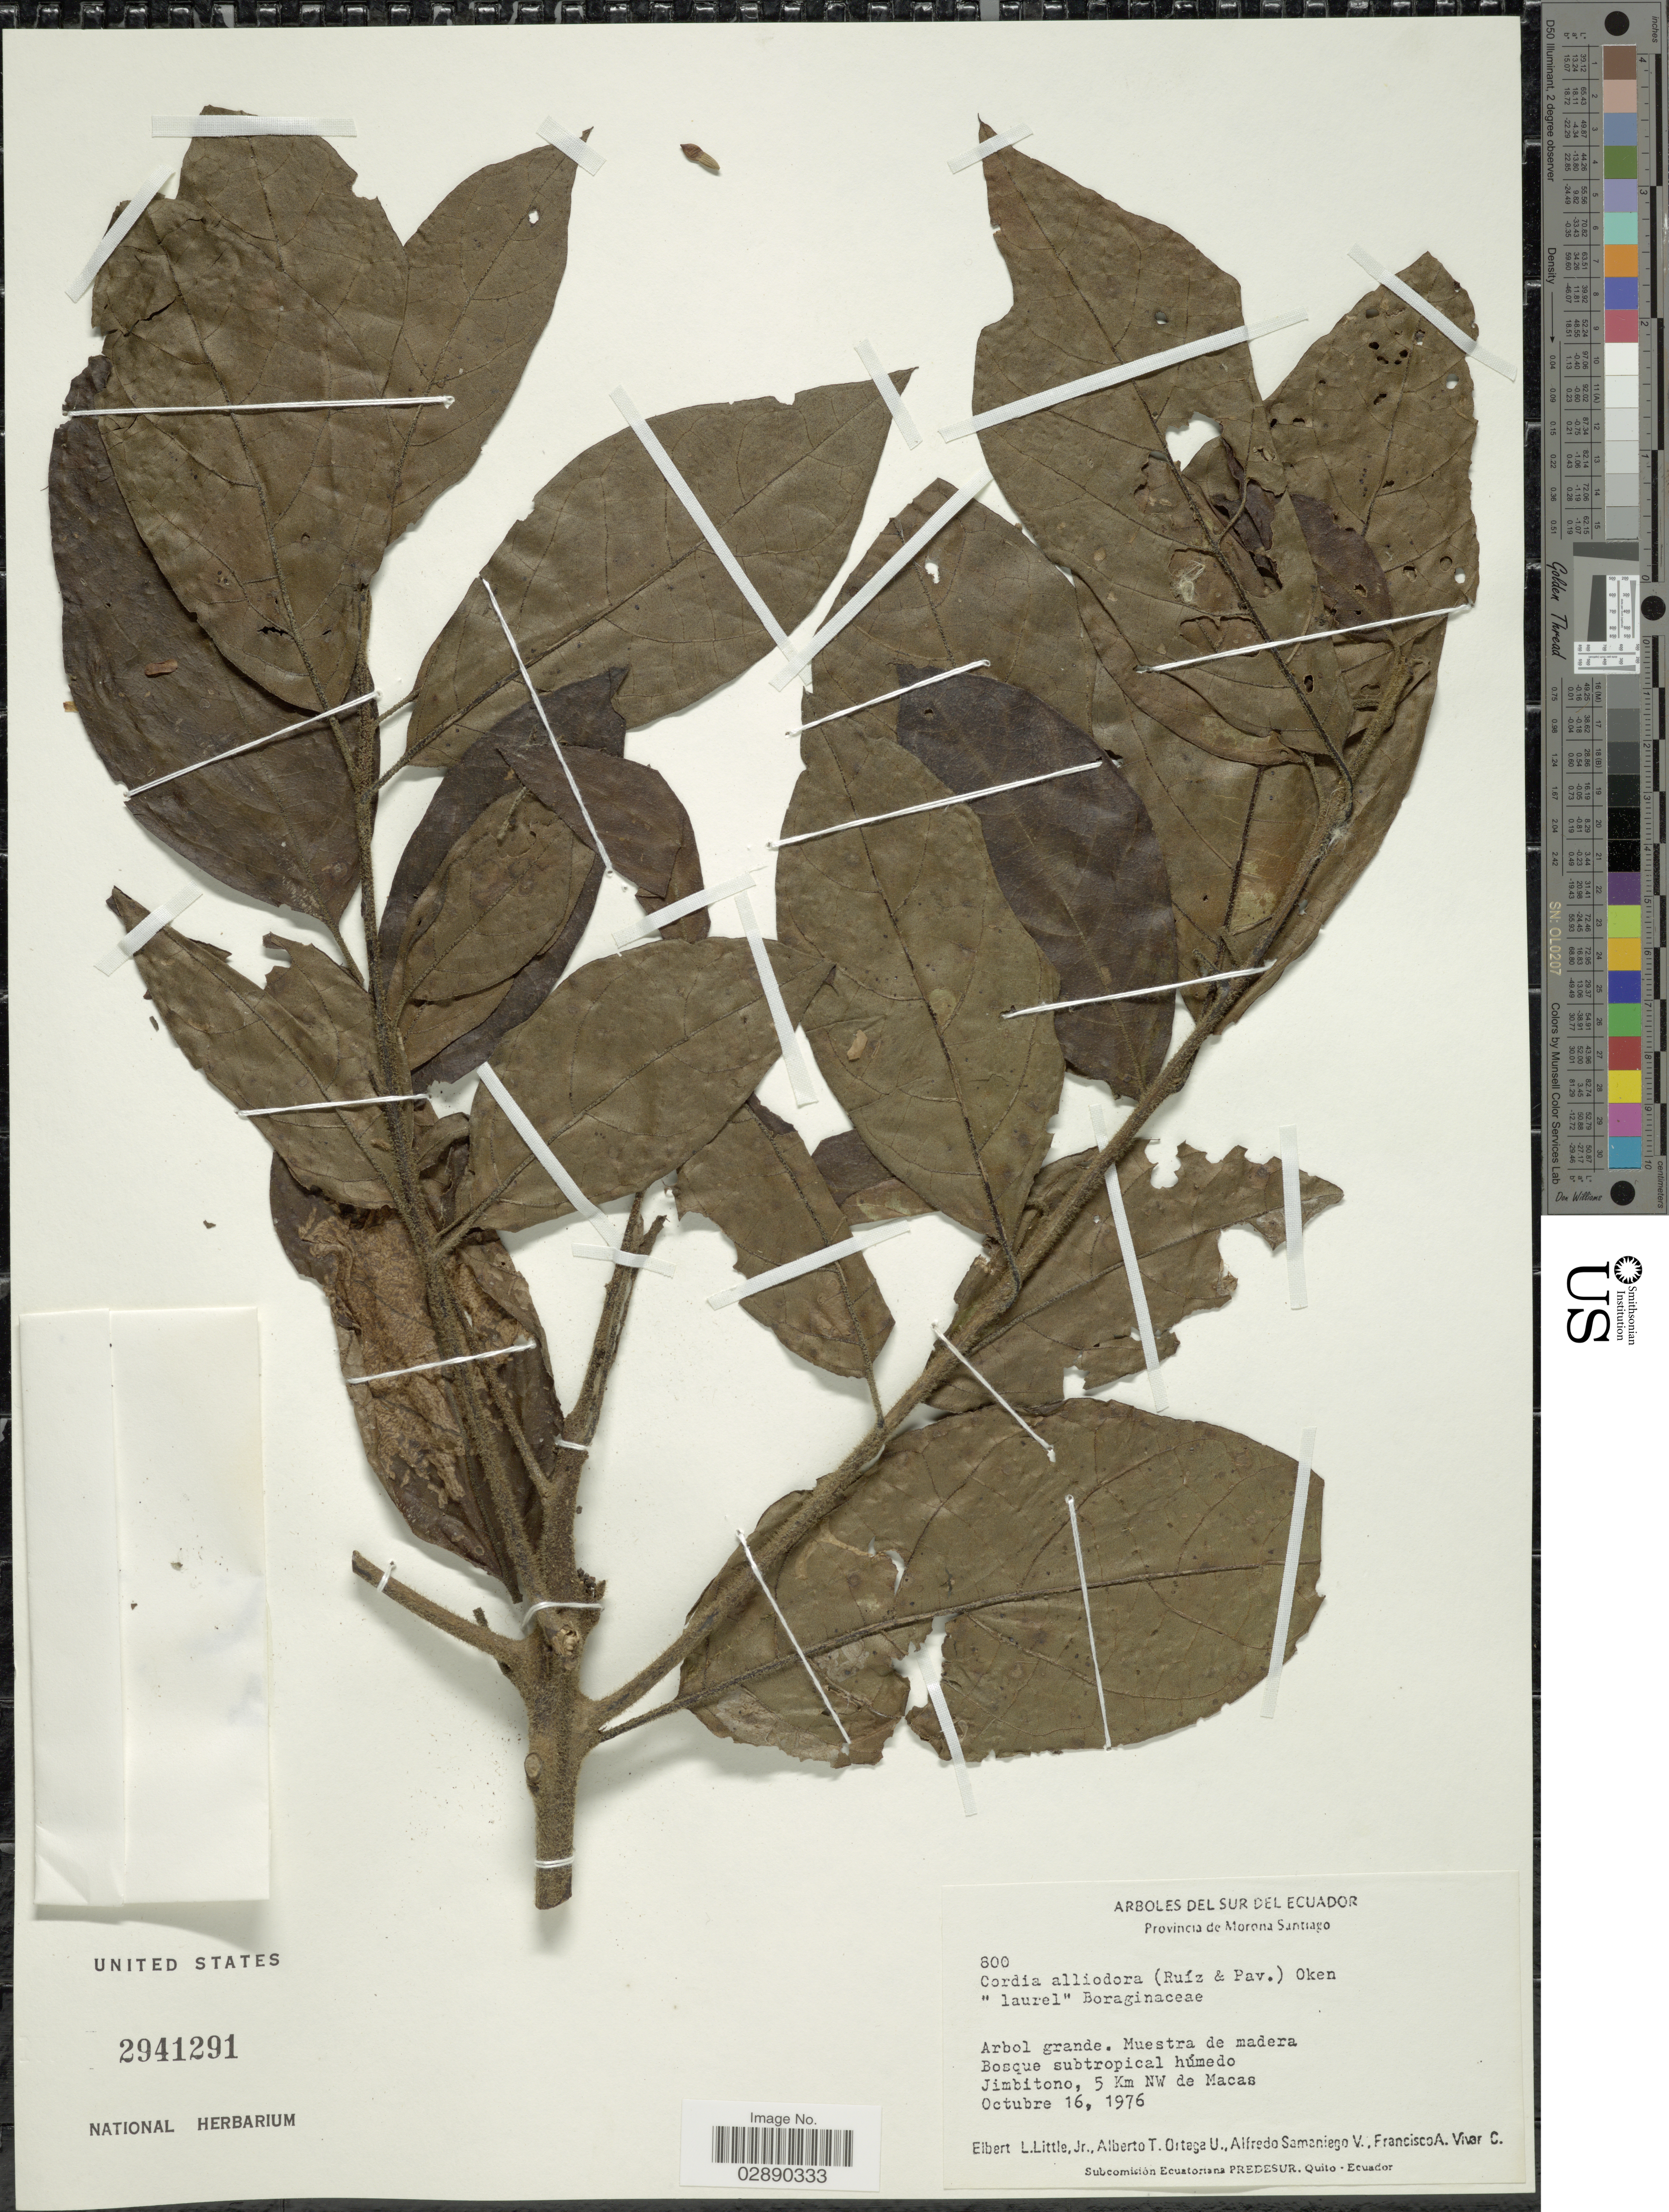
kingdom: Plantae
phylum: Tracheophyta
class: Magnoliopsida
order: Boraginales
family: Cordiaceae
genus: Cordia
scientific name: Cordia alliodora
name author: (Ruiz & Pav.) Oken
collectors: E. L. Little, A. T. Ortega U., A. V. Samaniego & F. A. Vivar C.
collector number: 800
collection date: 1976-10-16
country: Ecuador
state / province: Morona-Santiago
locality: Jimbitono, 5 Km NW de Macas.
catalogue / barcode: US 2941291